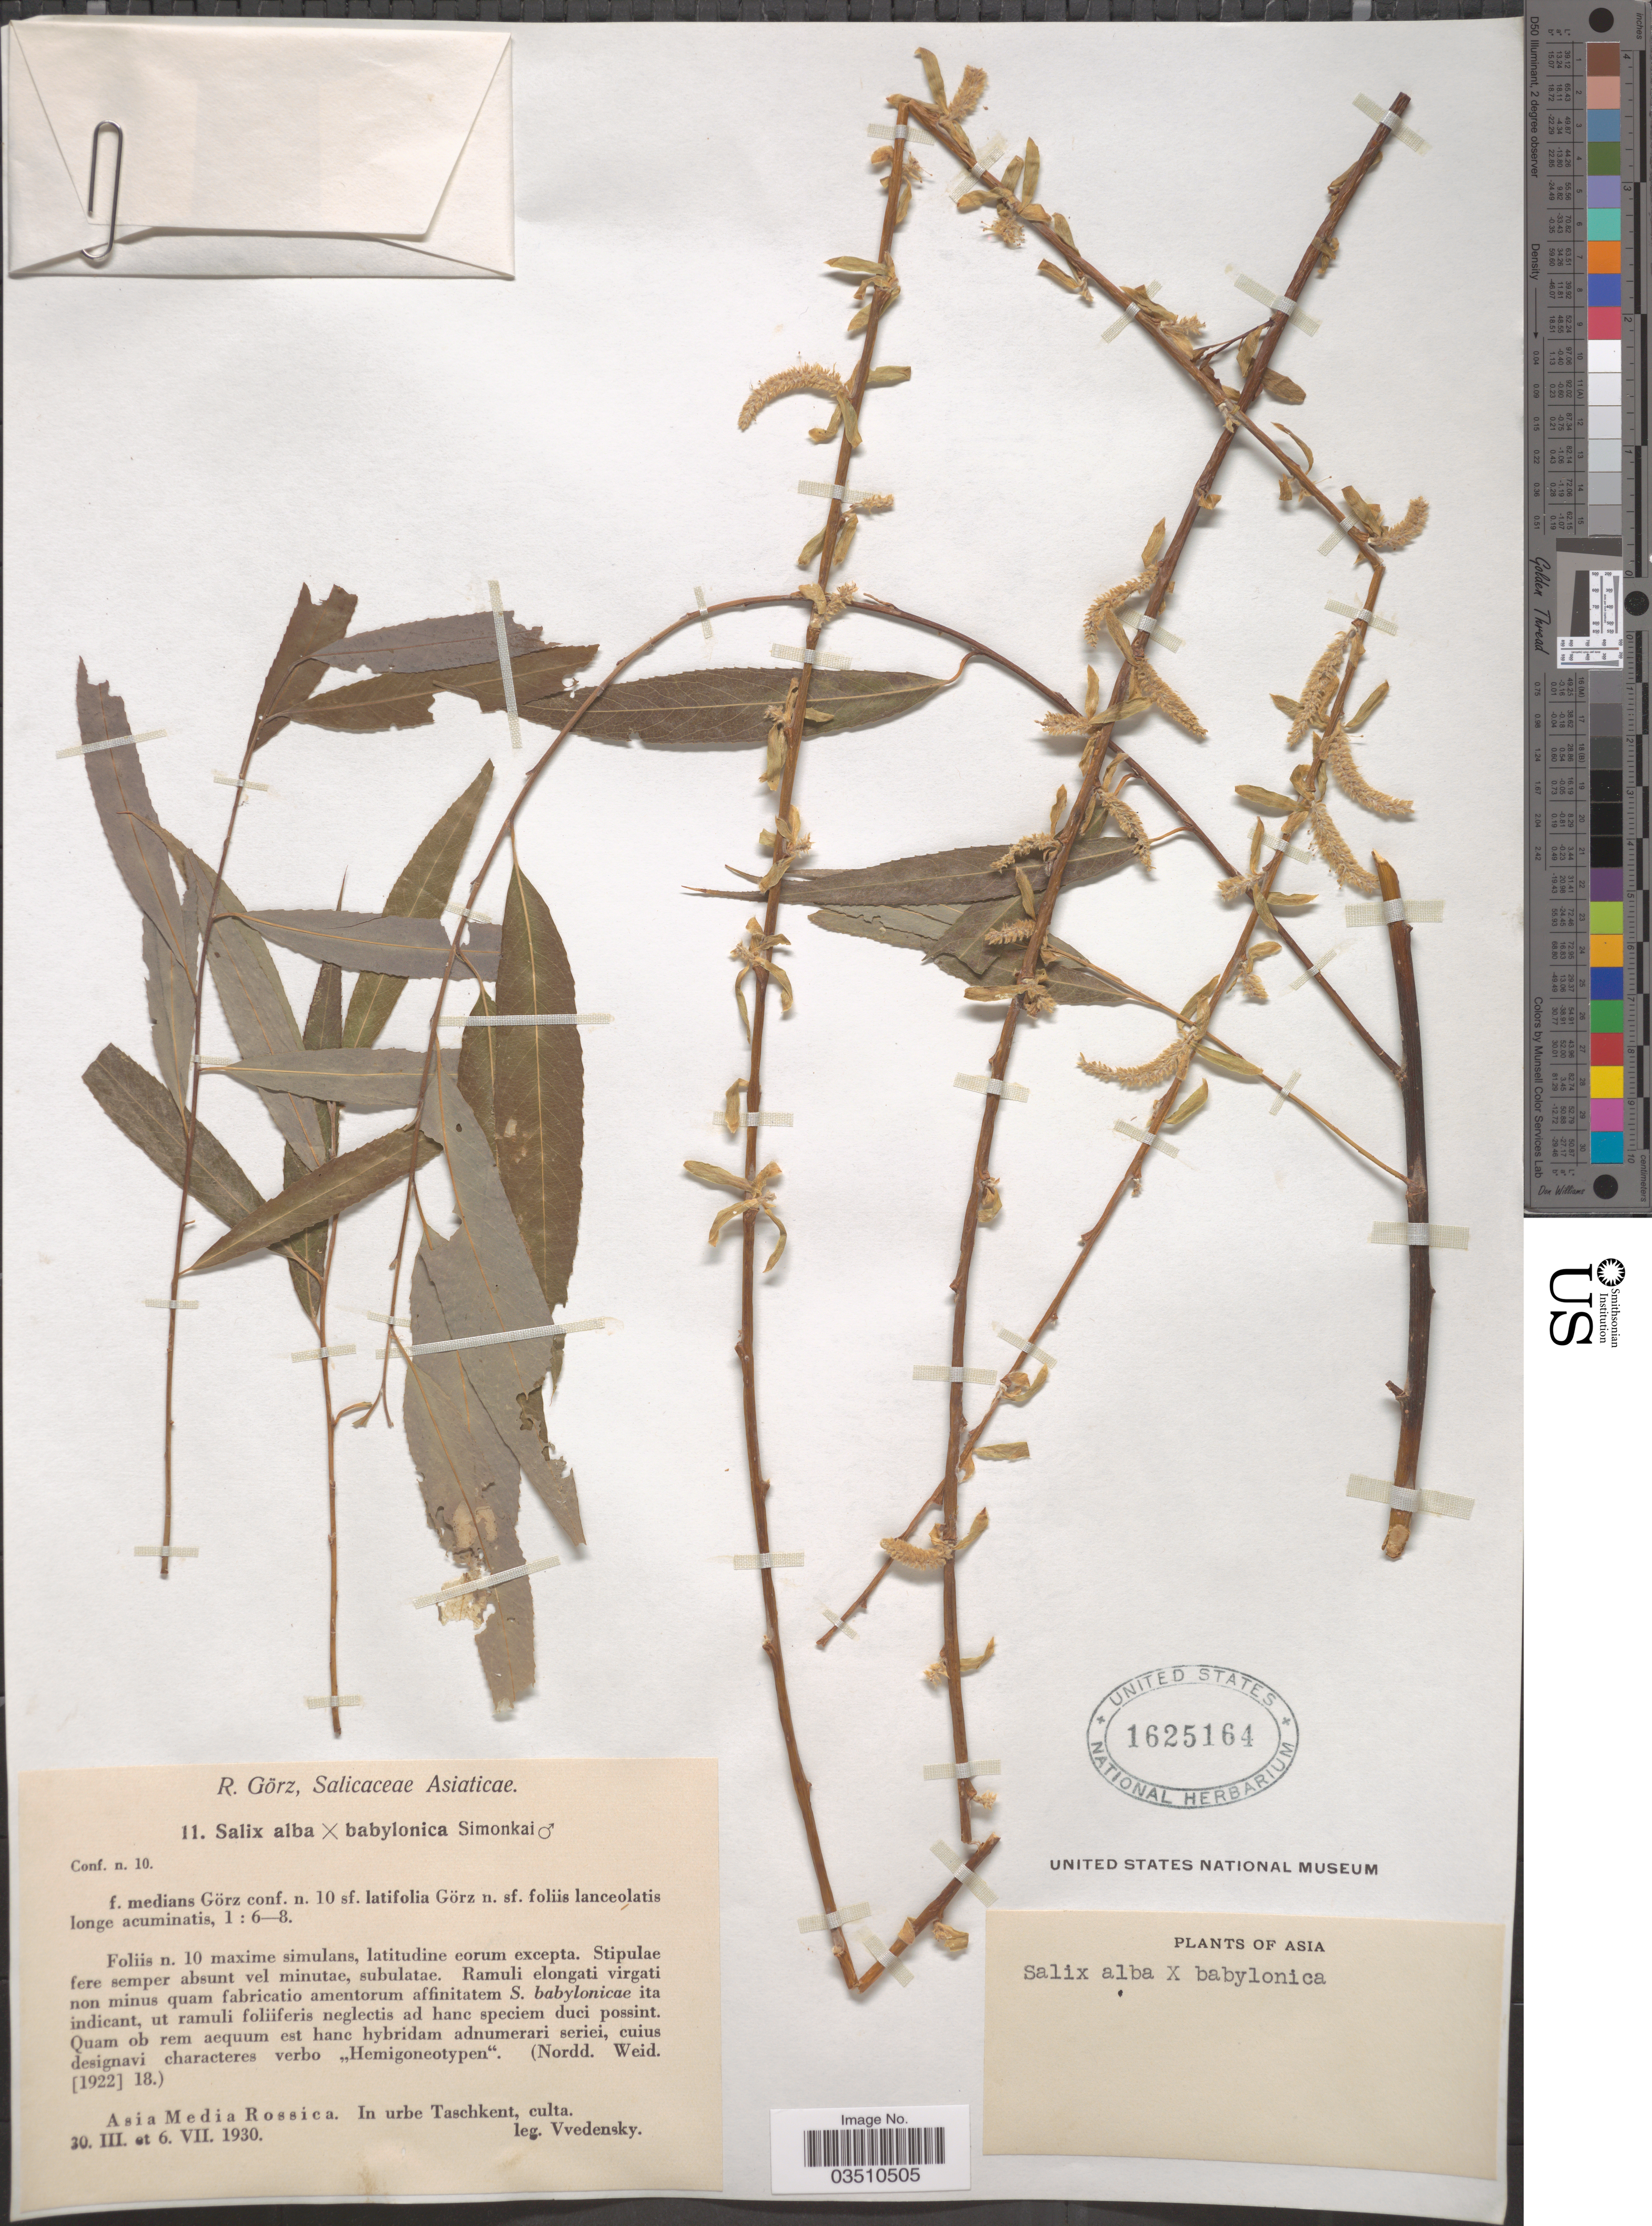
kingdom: Plantae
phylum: Tracheophyta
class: Magnoliopsida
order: Malpighiales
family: Salicaceae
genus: Salix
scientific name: Salix alba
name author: L.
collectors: Vvedensky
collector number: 11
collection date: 1930-03-30/1930-07-06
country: Uzbekistan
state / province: Toshkent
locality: Asia Media Rossica. In urbe Taschkent.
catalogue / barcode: US 1625164